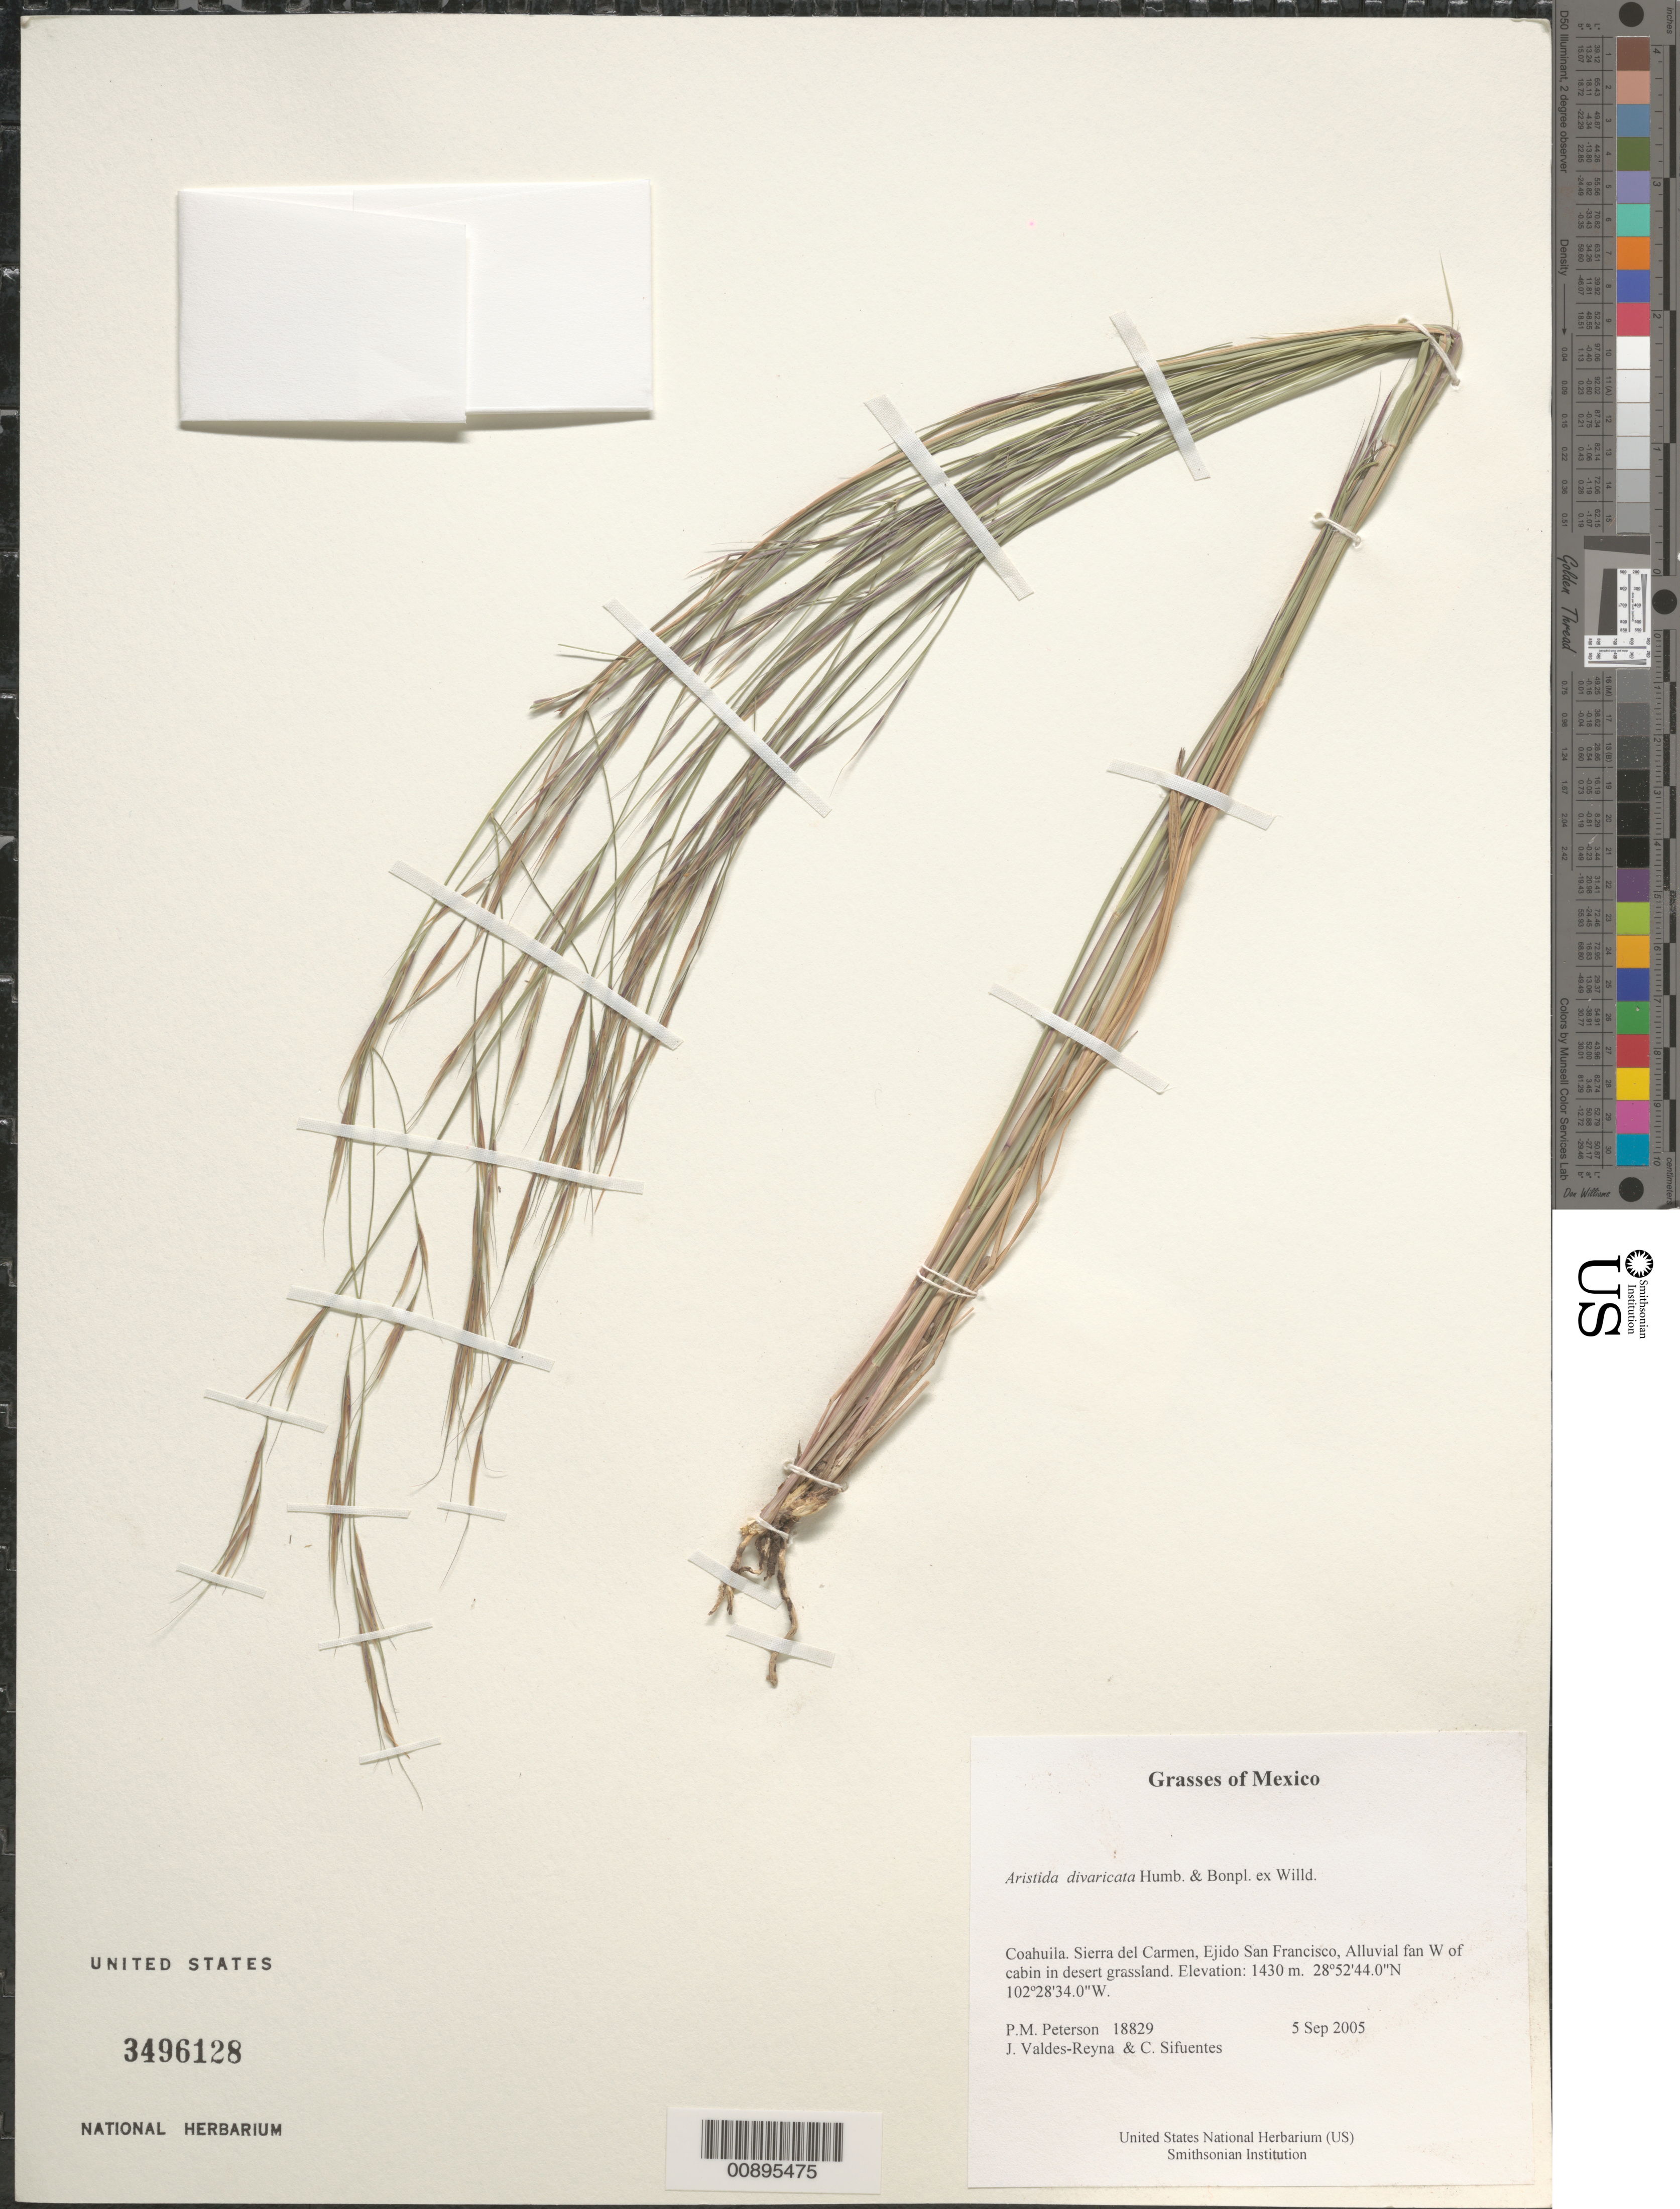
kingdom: Plantae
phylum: Tracheophyta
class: Liliopsida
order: Poales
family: Poaceae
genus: Aristida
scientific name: Aristida divaricata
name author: Humb. & Bonpl. ex Willd.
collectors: P. M. Peterson, J. Valdés-Reyna & C. Sifuentes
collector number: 18829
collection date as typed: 05 Sep 2005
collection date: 2005-09-05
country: Mexico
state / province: Coahuila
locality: Sierra del Carmen, Ejido San Francisco, Alluvial fan W of cabin in desert grassland.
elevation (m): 1430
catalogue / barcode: US 3496128